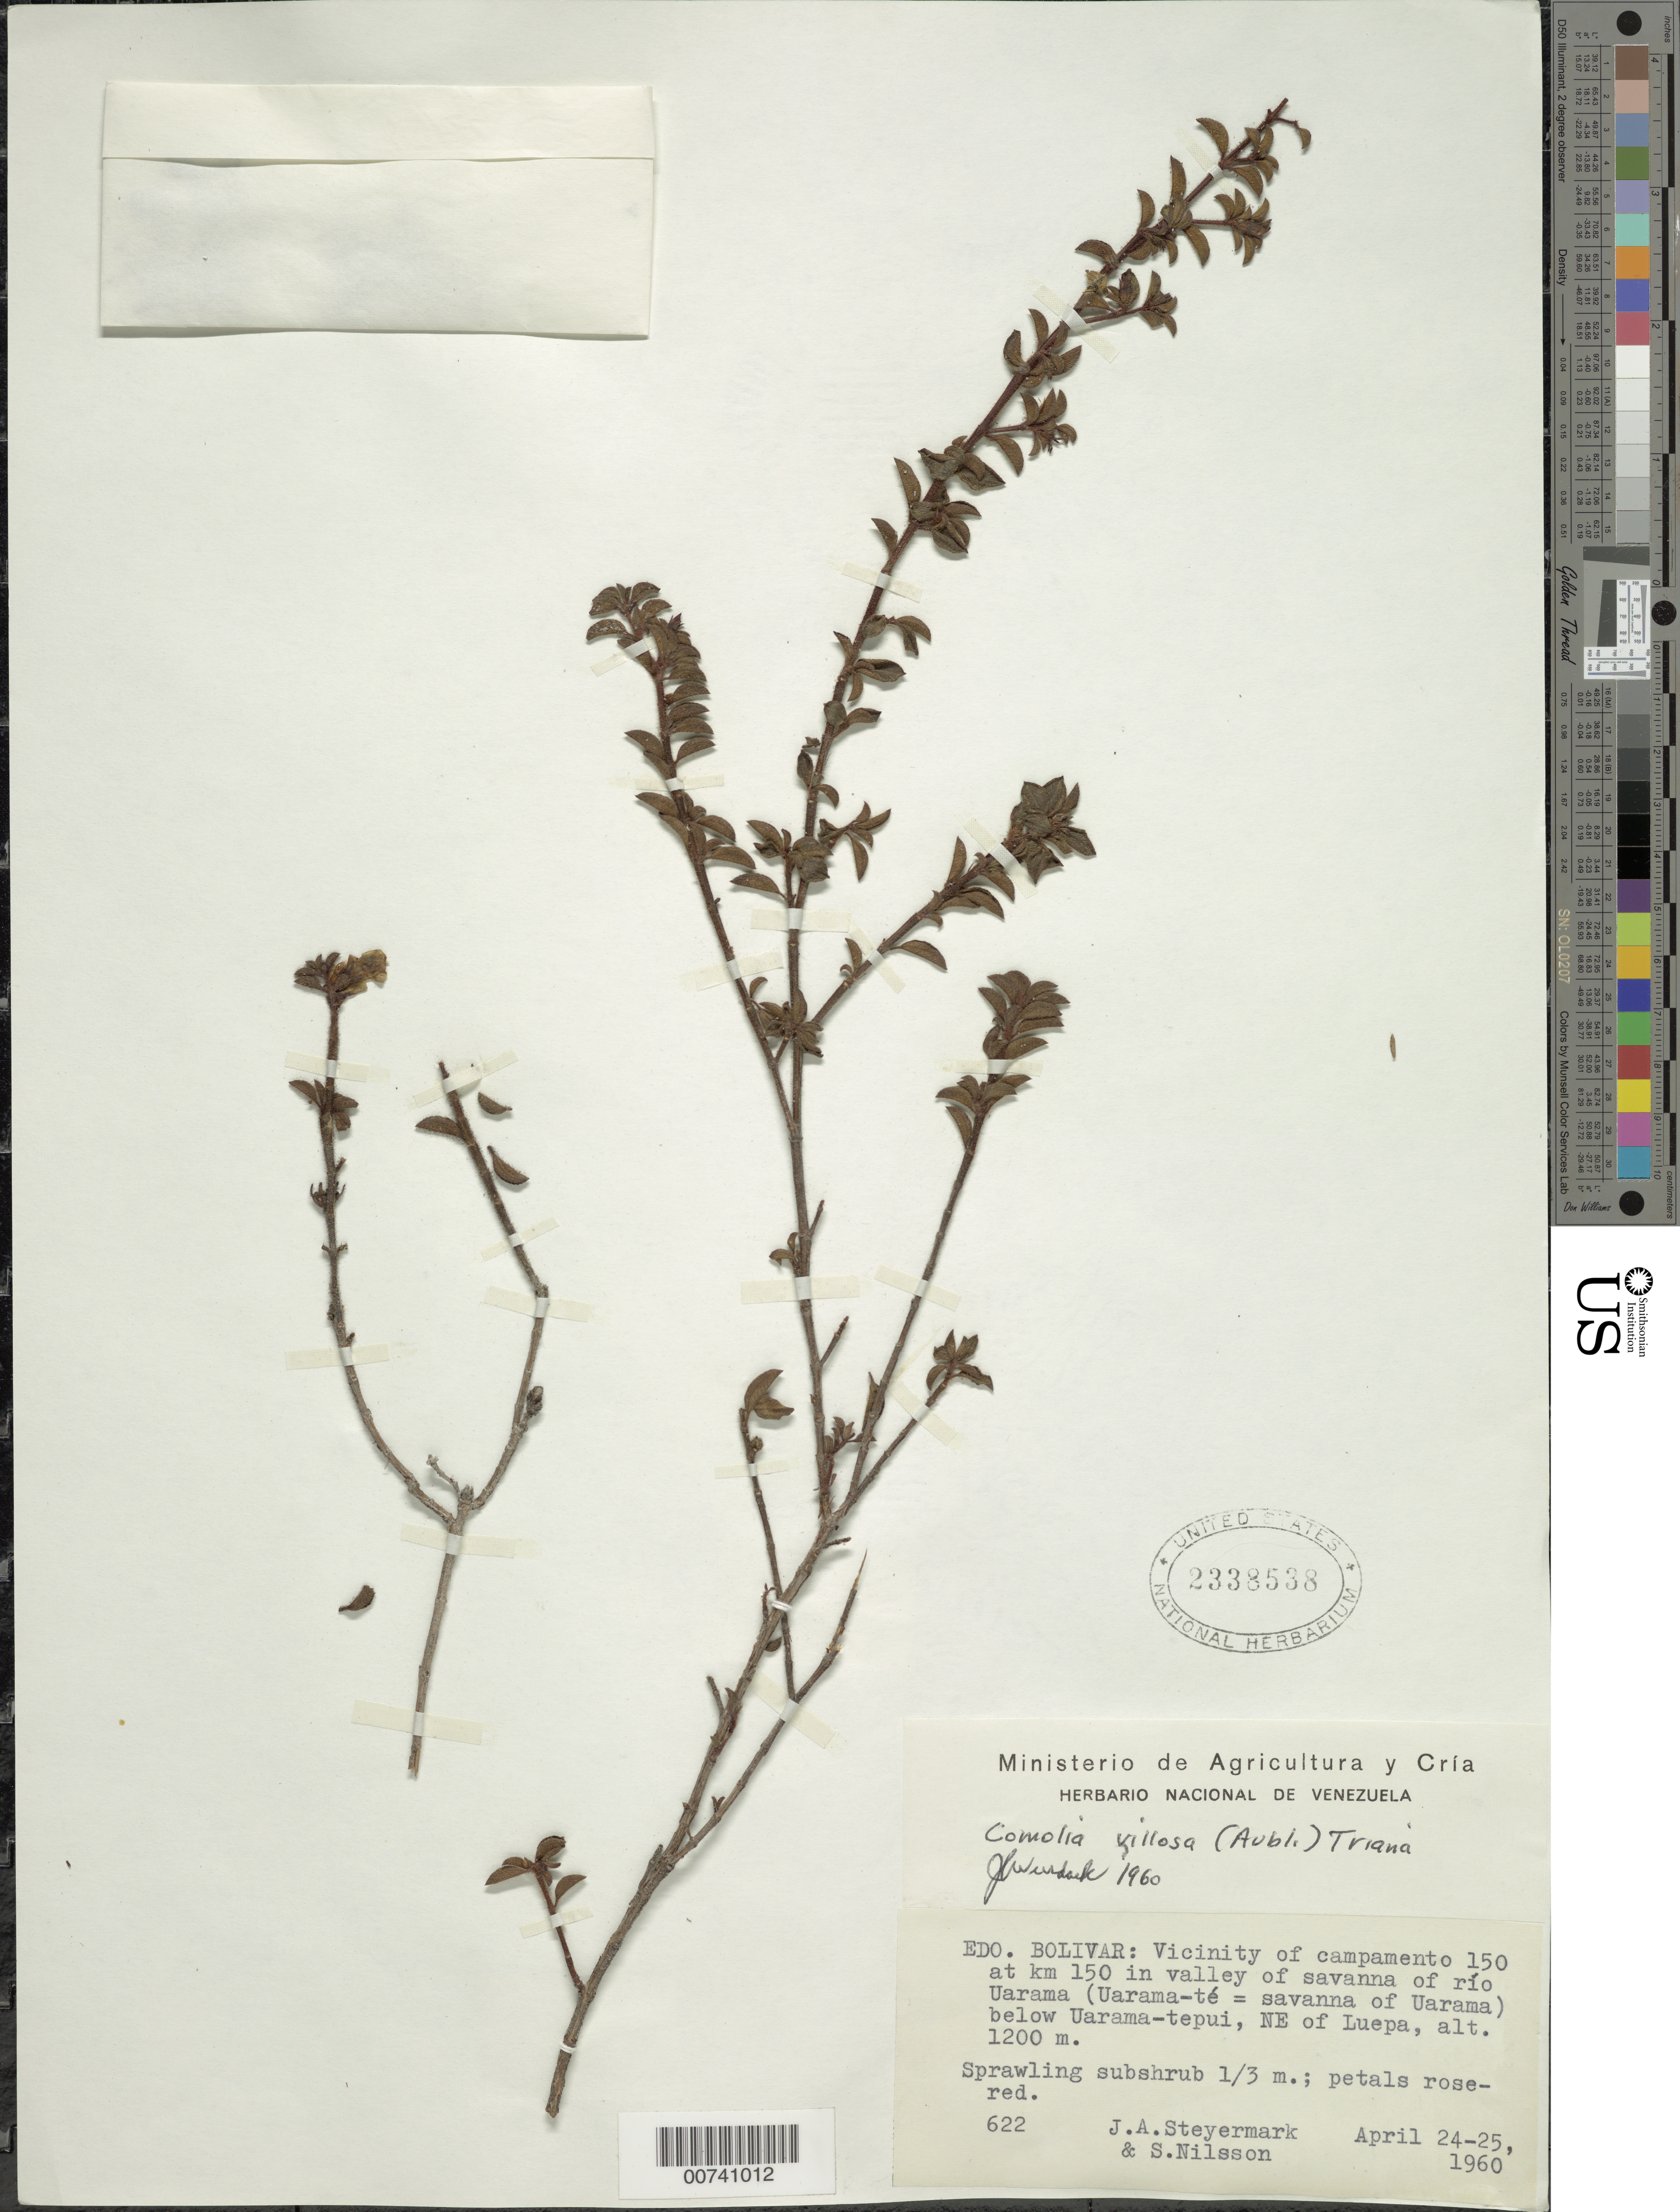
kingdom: Plantae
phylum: Tracheophyta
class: Magnoliopsida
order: Myrtales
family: Melastomataceae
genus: Comolia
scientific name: Comolia microphylla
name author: Benth.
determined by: Nunes da Silva, Diego, (RB), Jardim Botanico do Rio de Janeiro - Herbario (BRAZIL)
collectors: J. Steyermark & S. Nilsson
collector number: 60 622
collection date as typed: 24-Apr-60 to 25-Apr-60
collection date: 1960-04-24/1960-04-25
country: Venezuela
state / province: Bolívar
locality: Río Uarama, below Uarama-tepuí, NE of Luepa, vic. of road campamento 150 at km 150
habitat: Valley of savanna of rio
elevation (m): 1220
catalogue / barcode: US 2338538